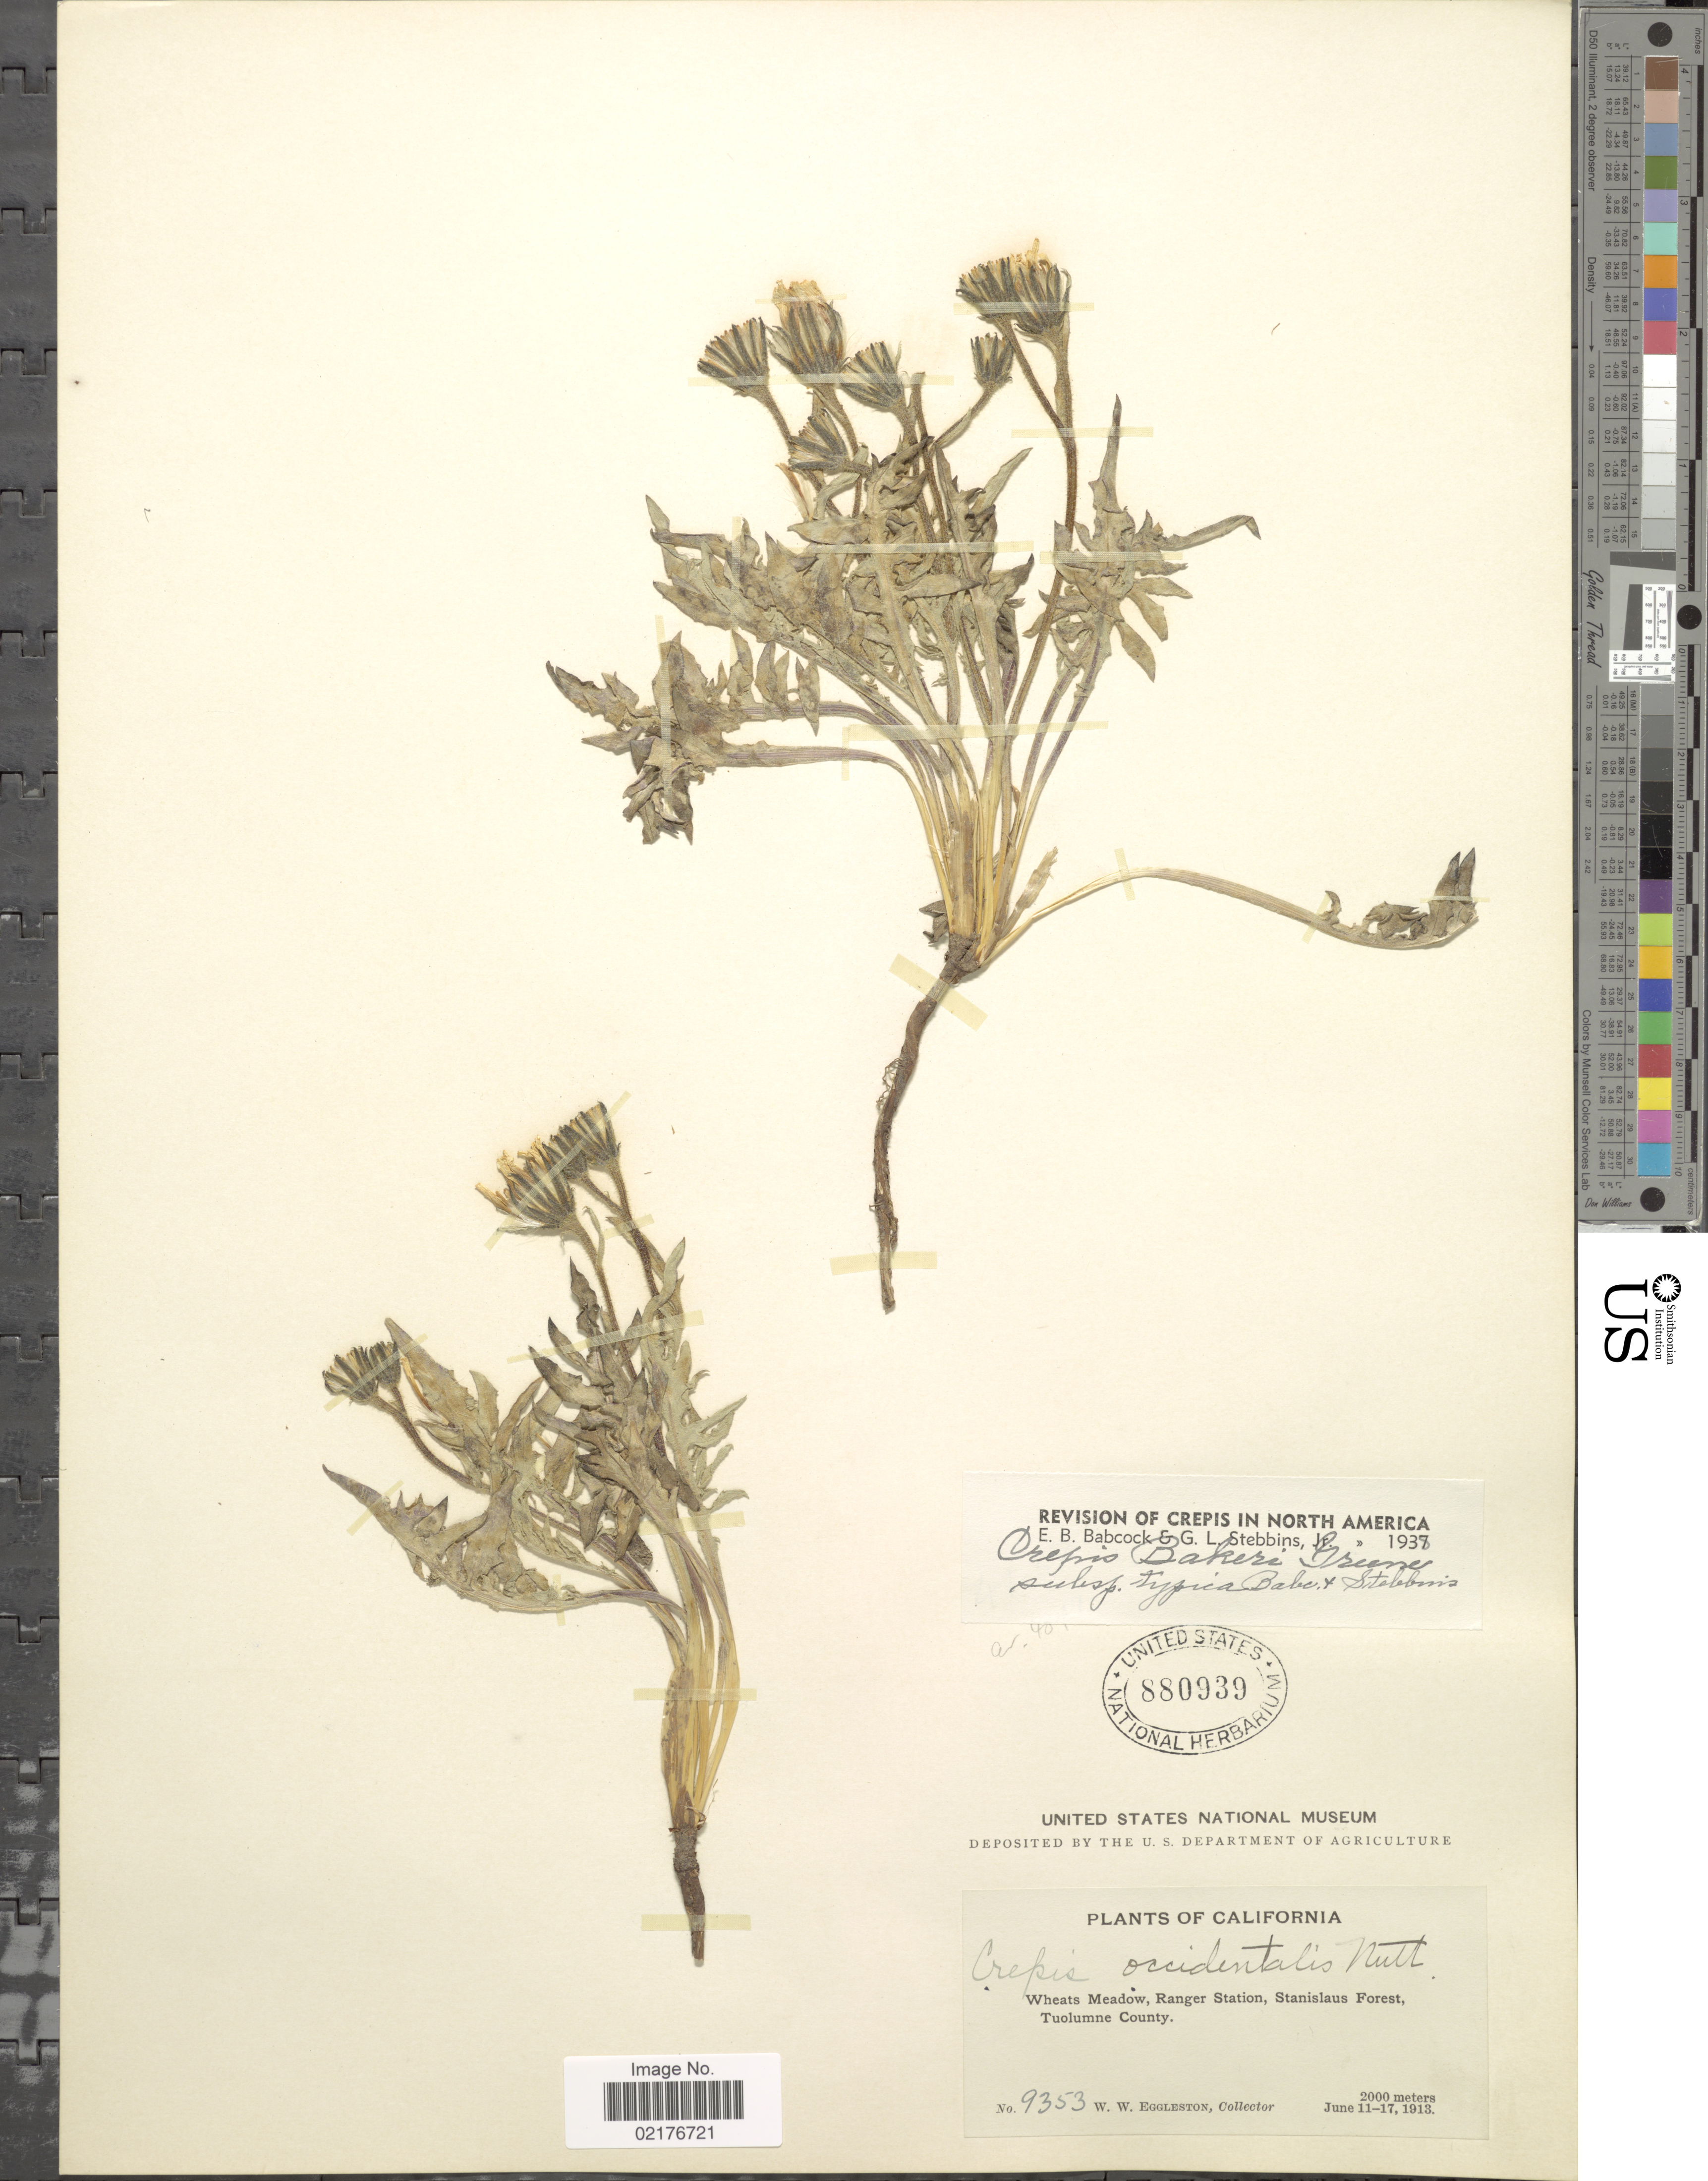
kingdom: Plantae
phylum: Tracheophyta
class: Magnoliopsida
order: Asterales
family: Asteraceae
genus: Crepis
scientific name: Crepis bakeri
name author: Greene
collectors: W. W. Eggleston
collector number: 9353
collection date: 1913-06-11/1913-06-17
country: United States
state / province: California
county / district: Tuolumne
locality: Wheats Meadow, Ranger Stationm Stanislaus Forest, Tuolumne County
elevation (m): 2000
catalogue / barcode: US 880939